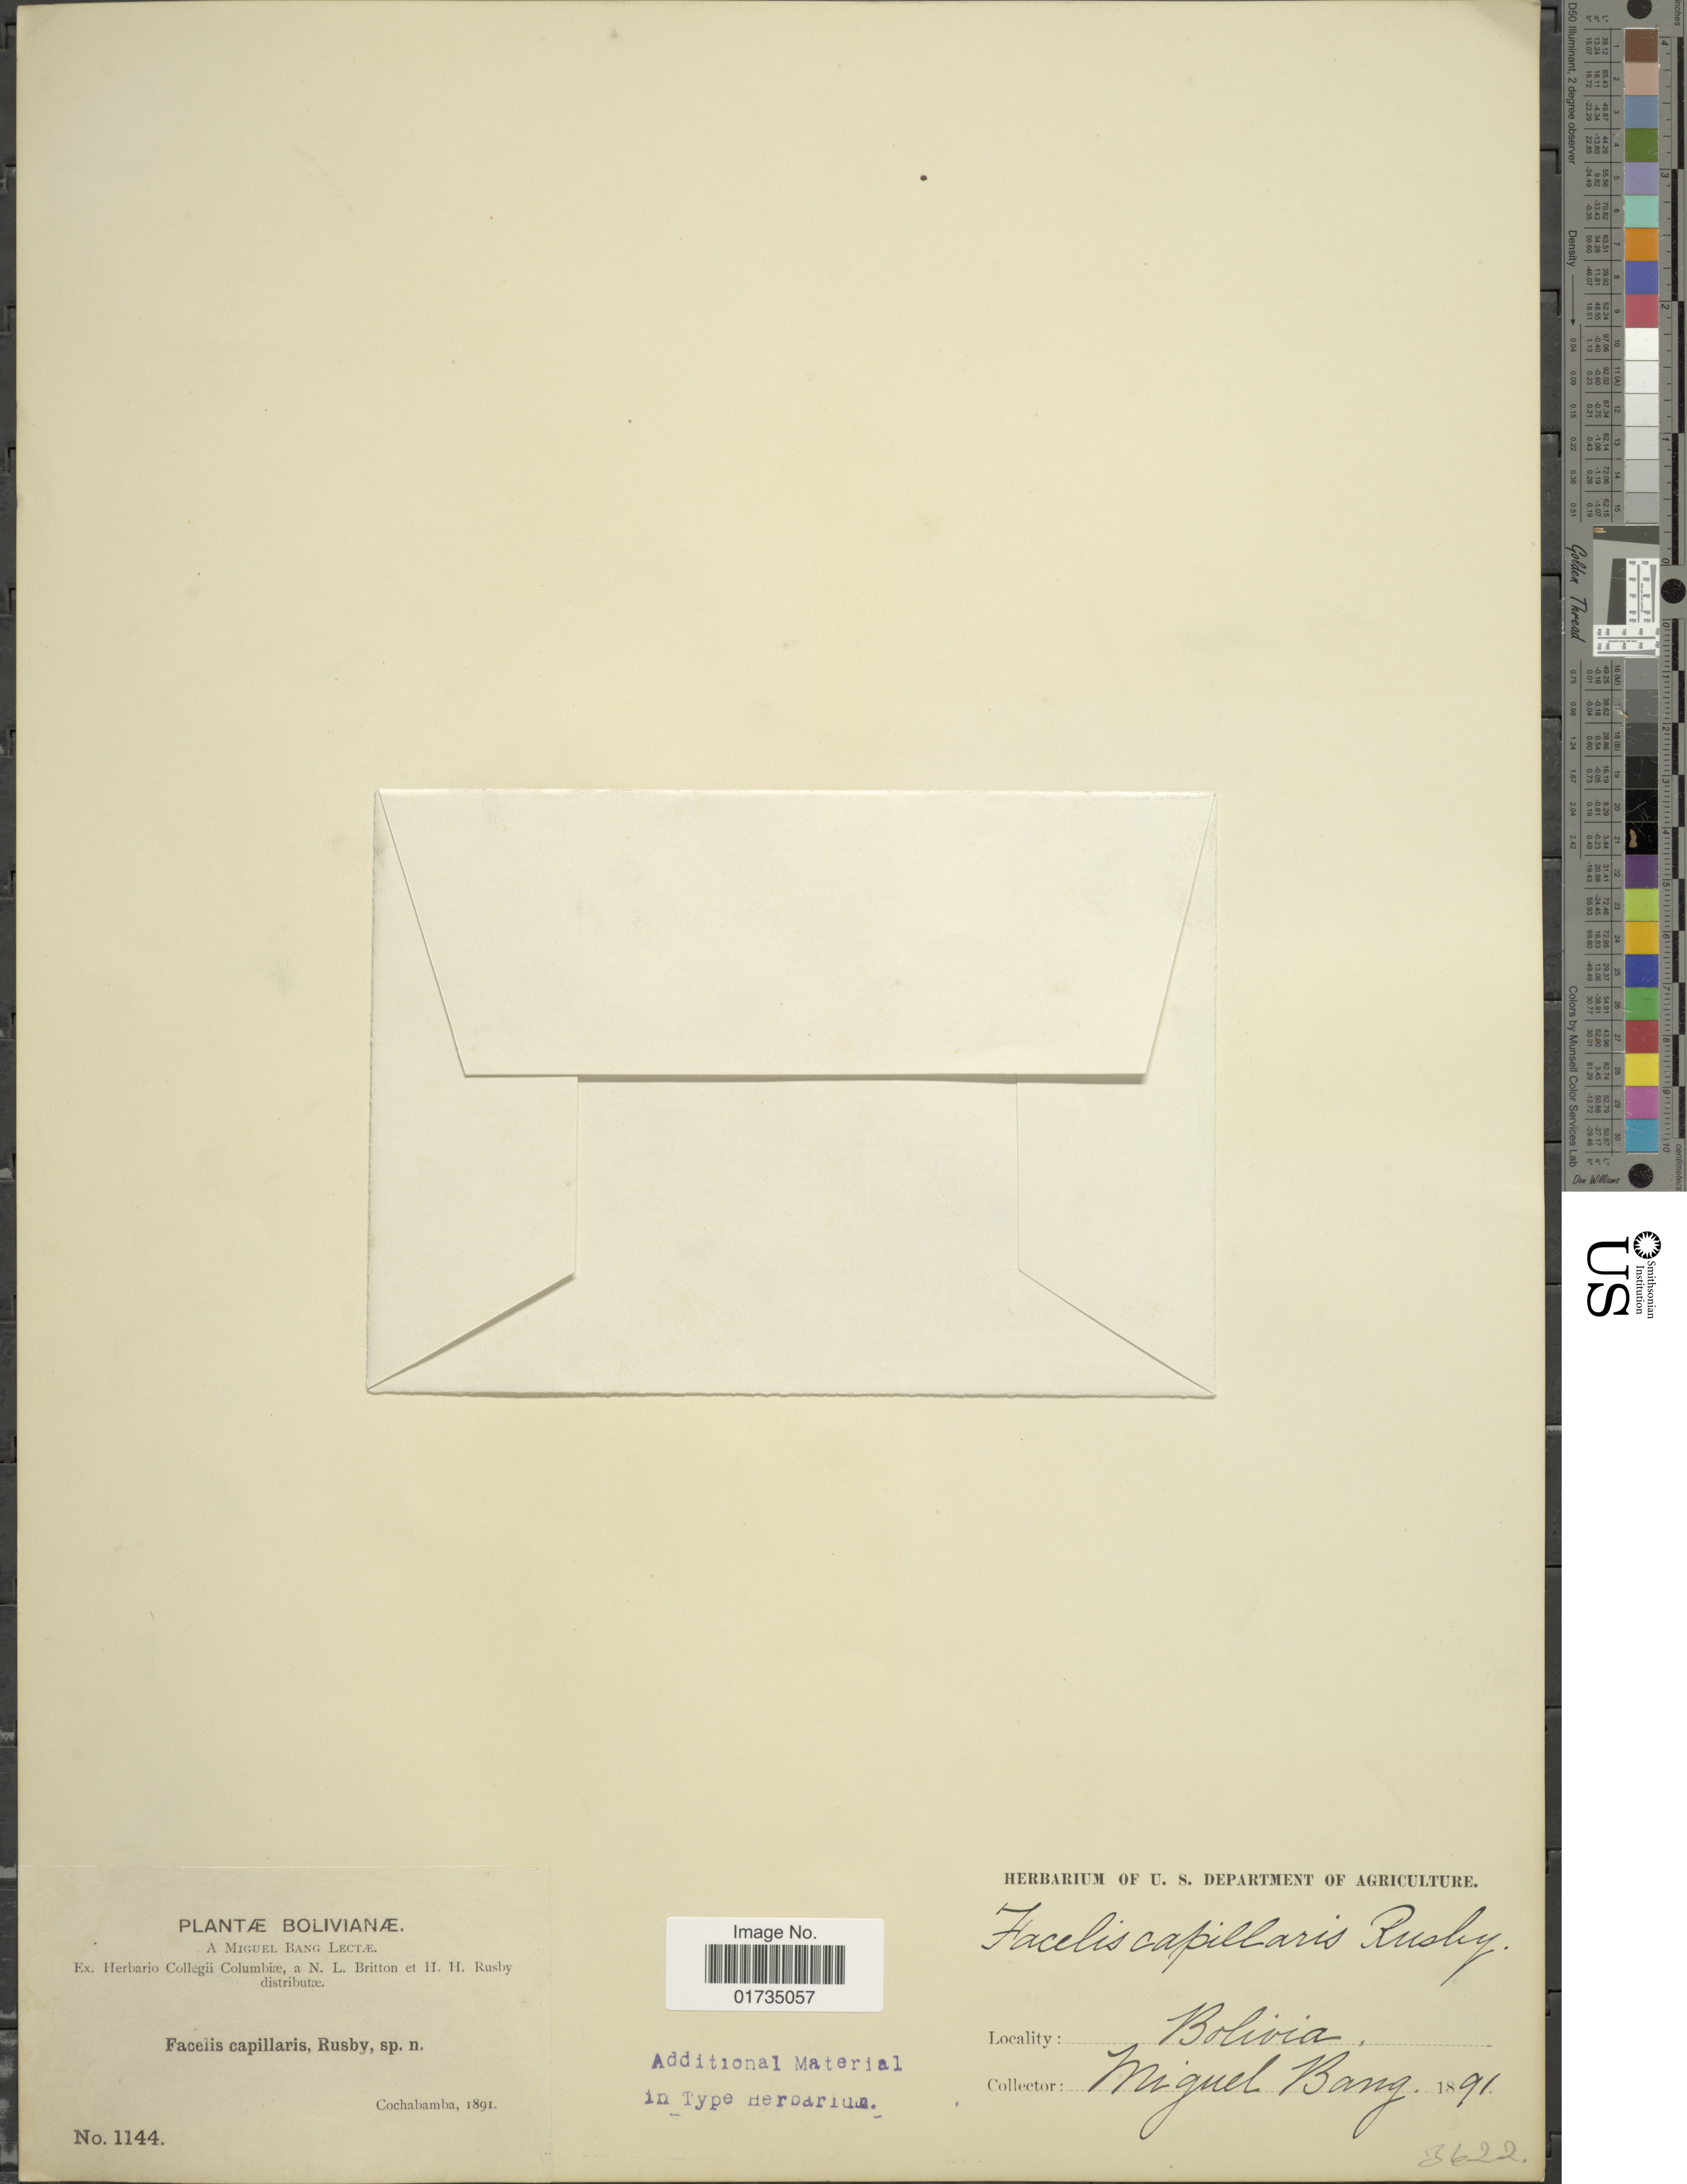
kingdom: Plantae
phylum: Tracheophyta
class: Magnoliopsida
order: Asterales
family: Asteraceae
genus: Facelis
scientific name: Facelis capillaris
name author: Rusby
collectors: M. Bang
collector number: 1144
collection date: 1891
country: Bolivia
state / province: Cochabamba